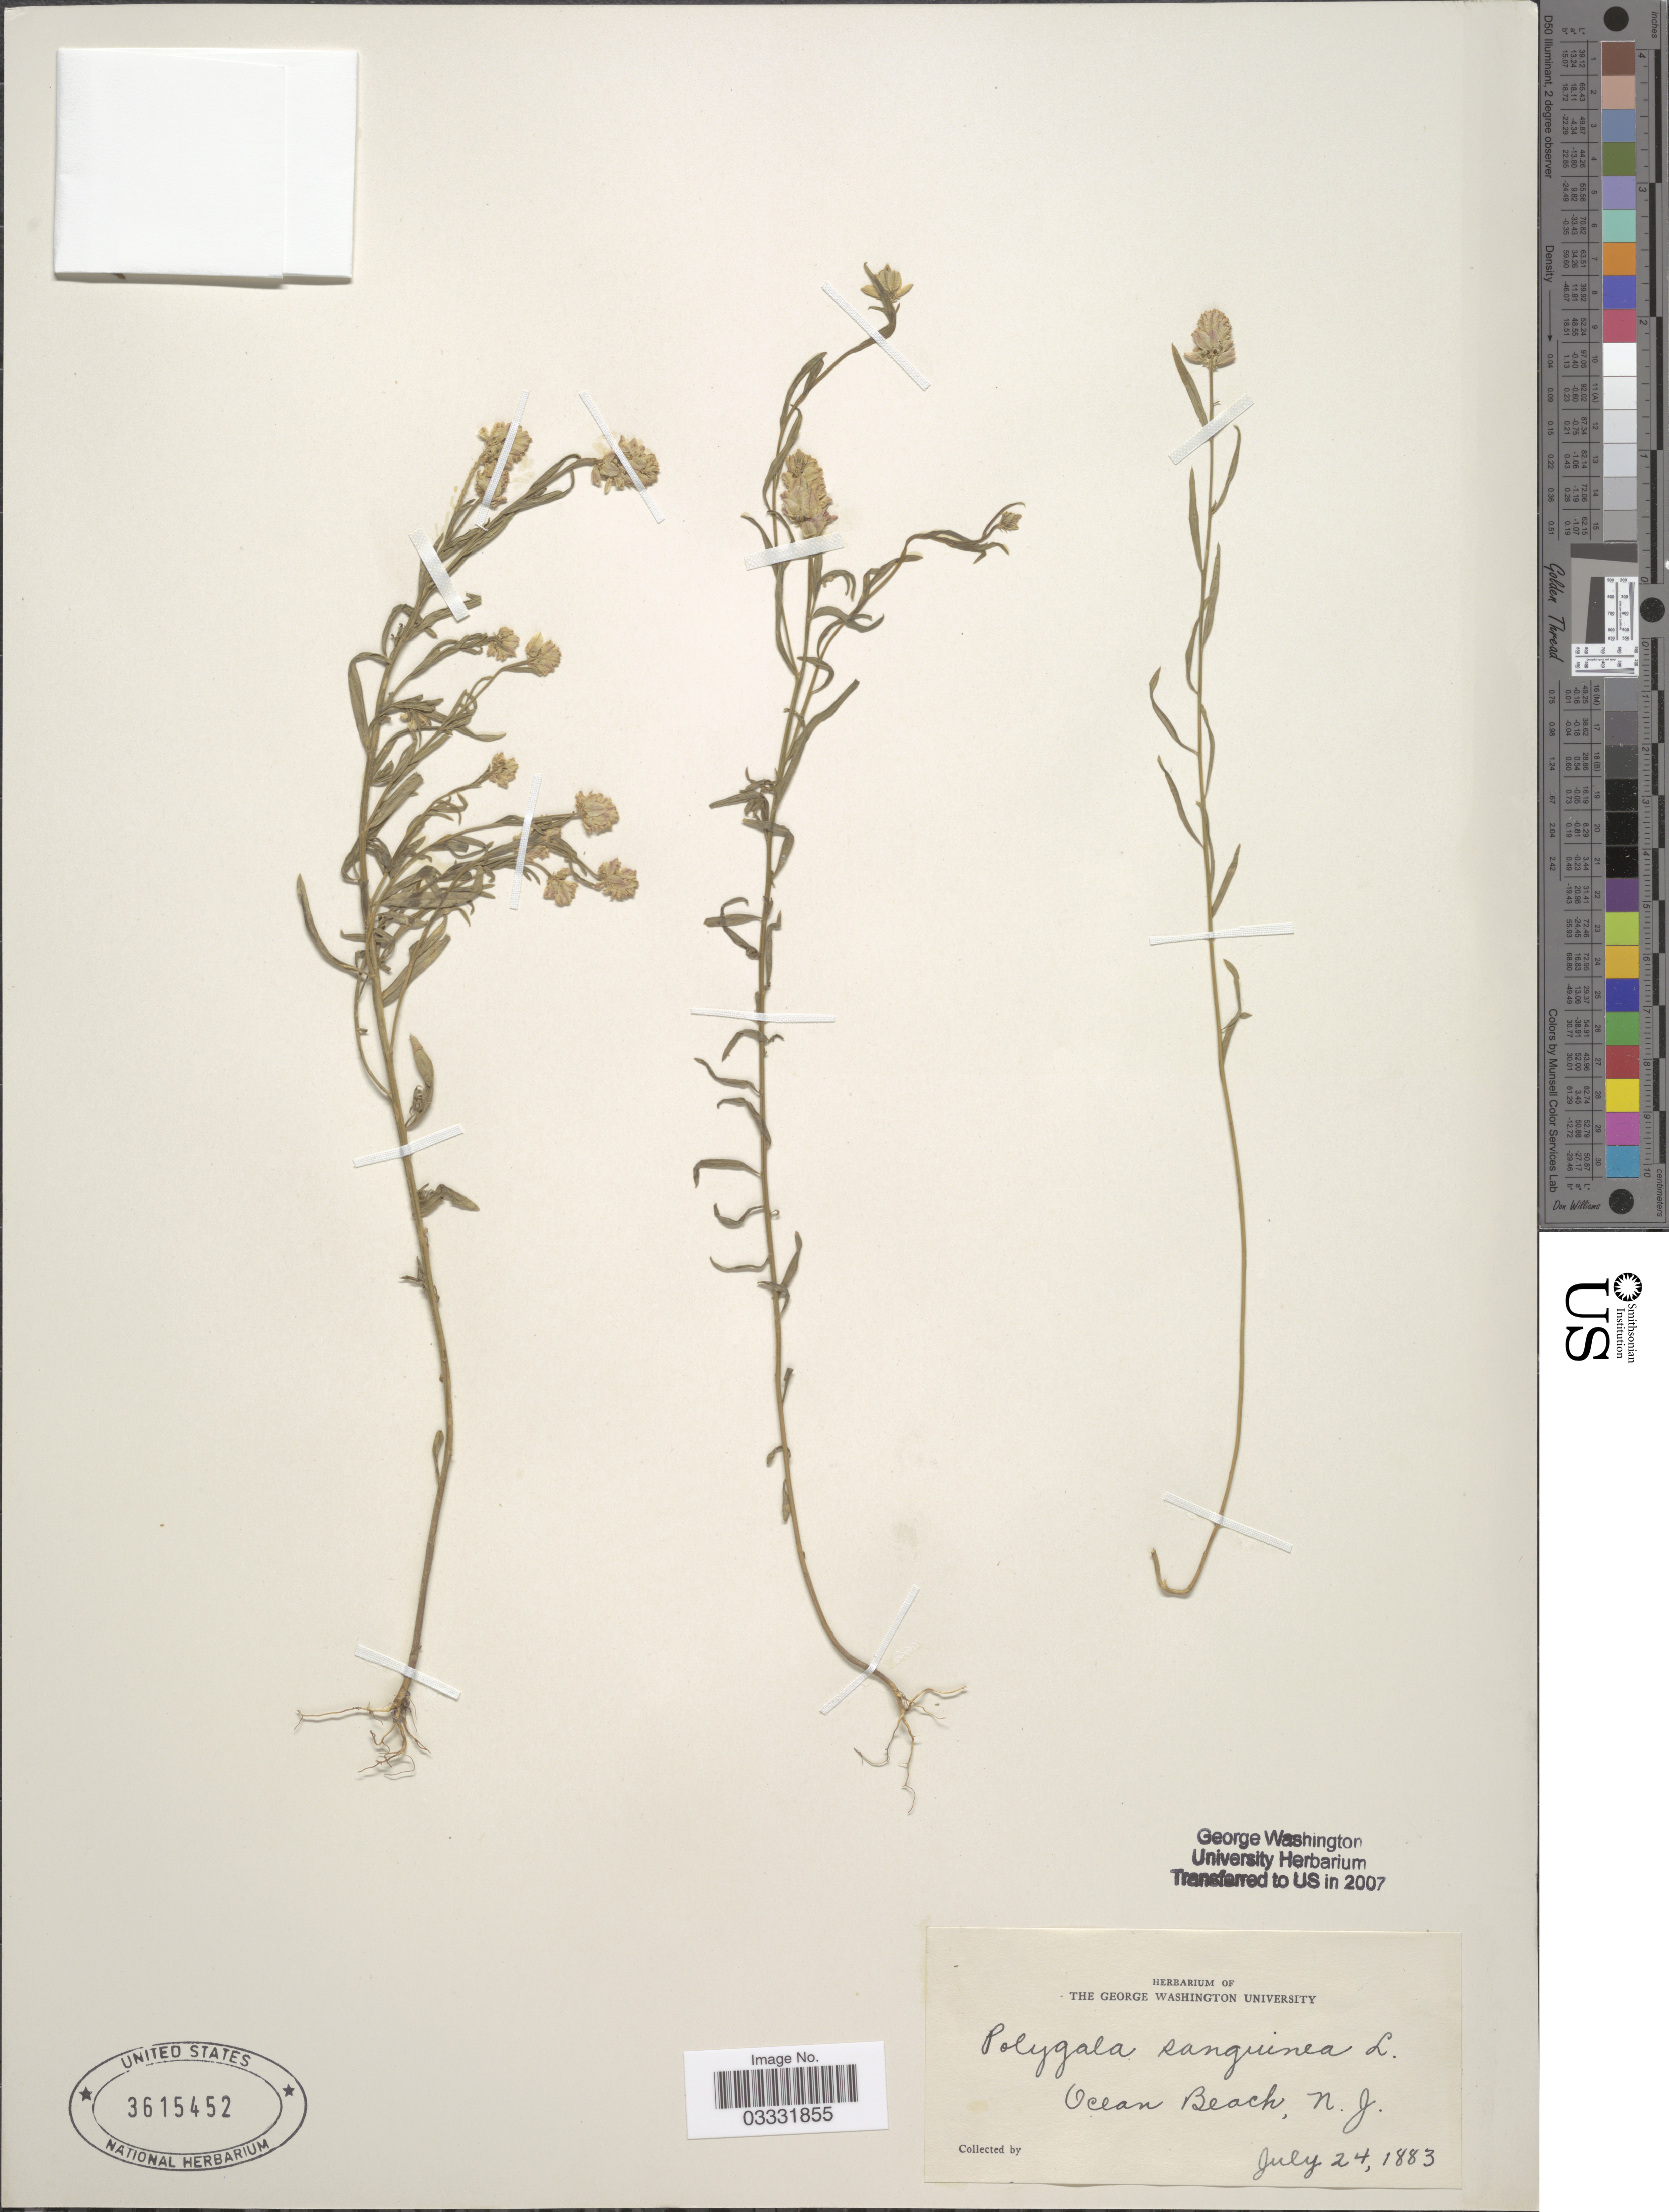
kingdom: Plantae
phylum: Tracheophyta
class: Magnoliopsida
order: Fabales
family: Polygalaceae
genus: Polygala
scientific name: Polygala sanguinea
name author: L.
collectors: Ex herb. The George Washington University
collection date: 1883-07-24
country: United States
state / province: New Jersey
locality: Ocean Beach.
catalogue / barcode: US 3615452